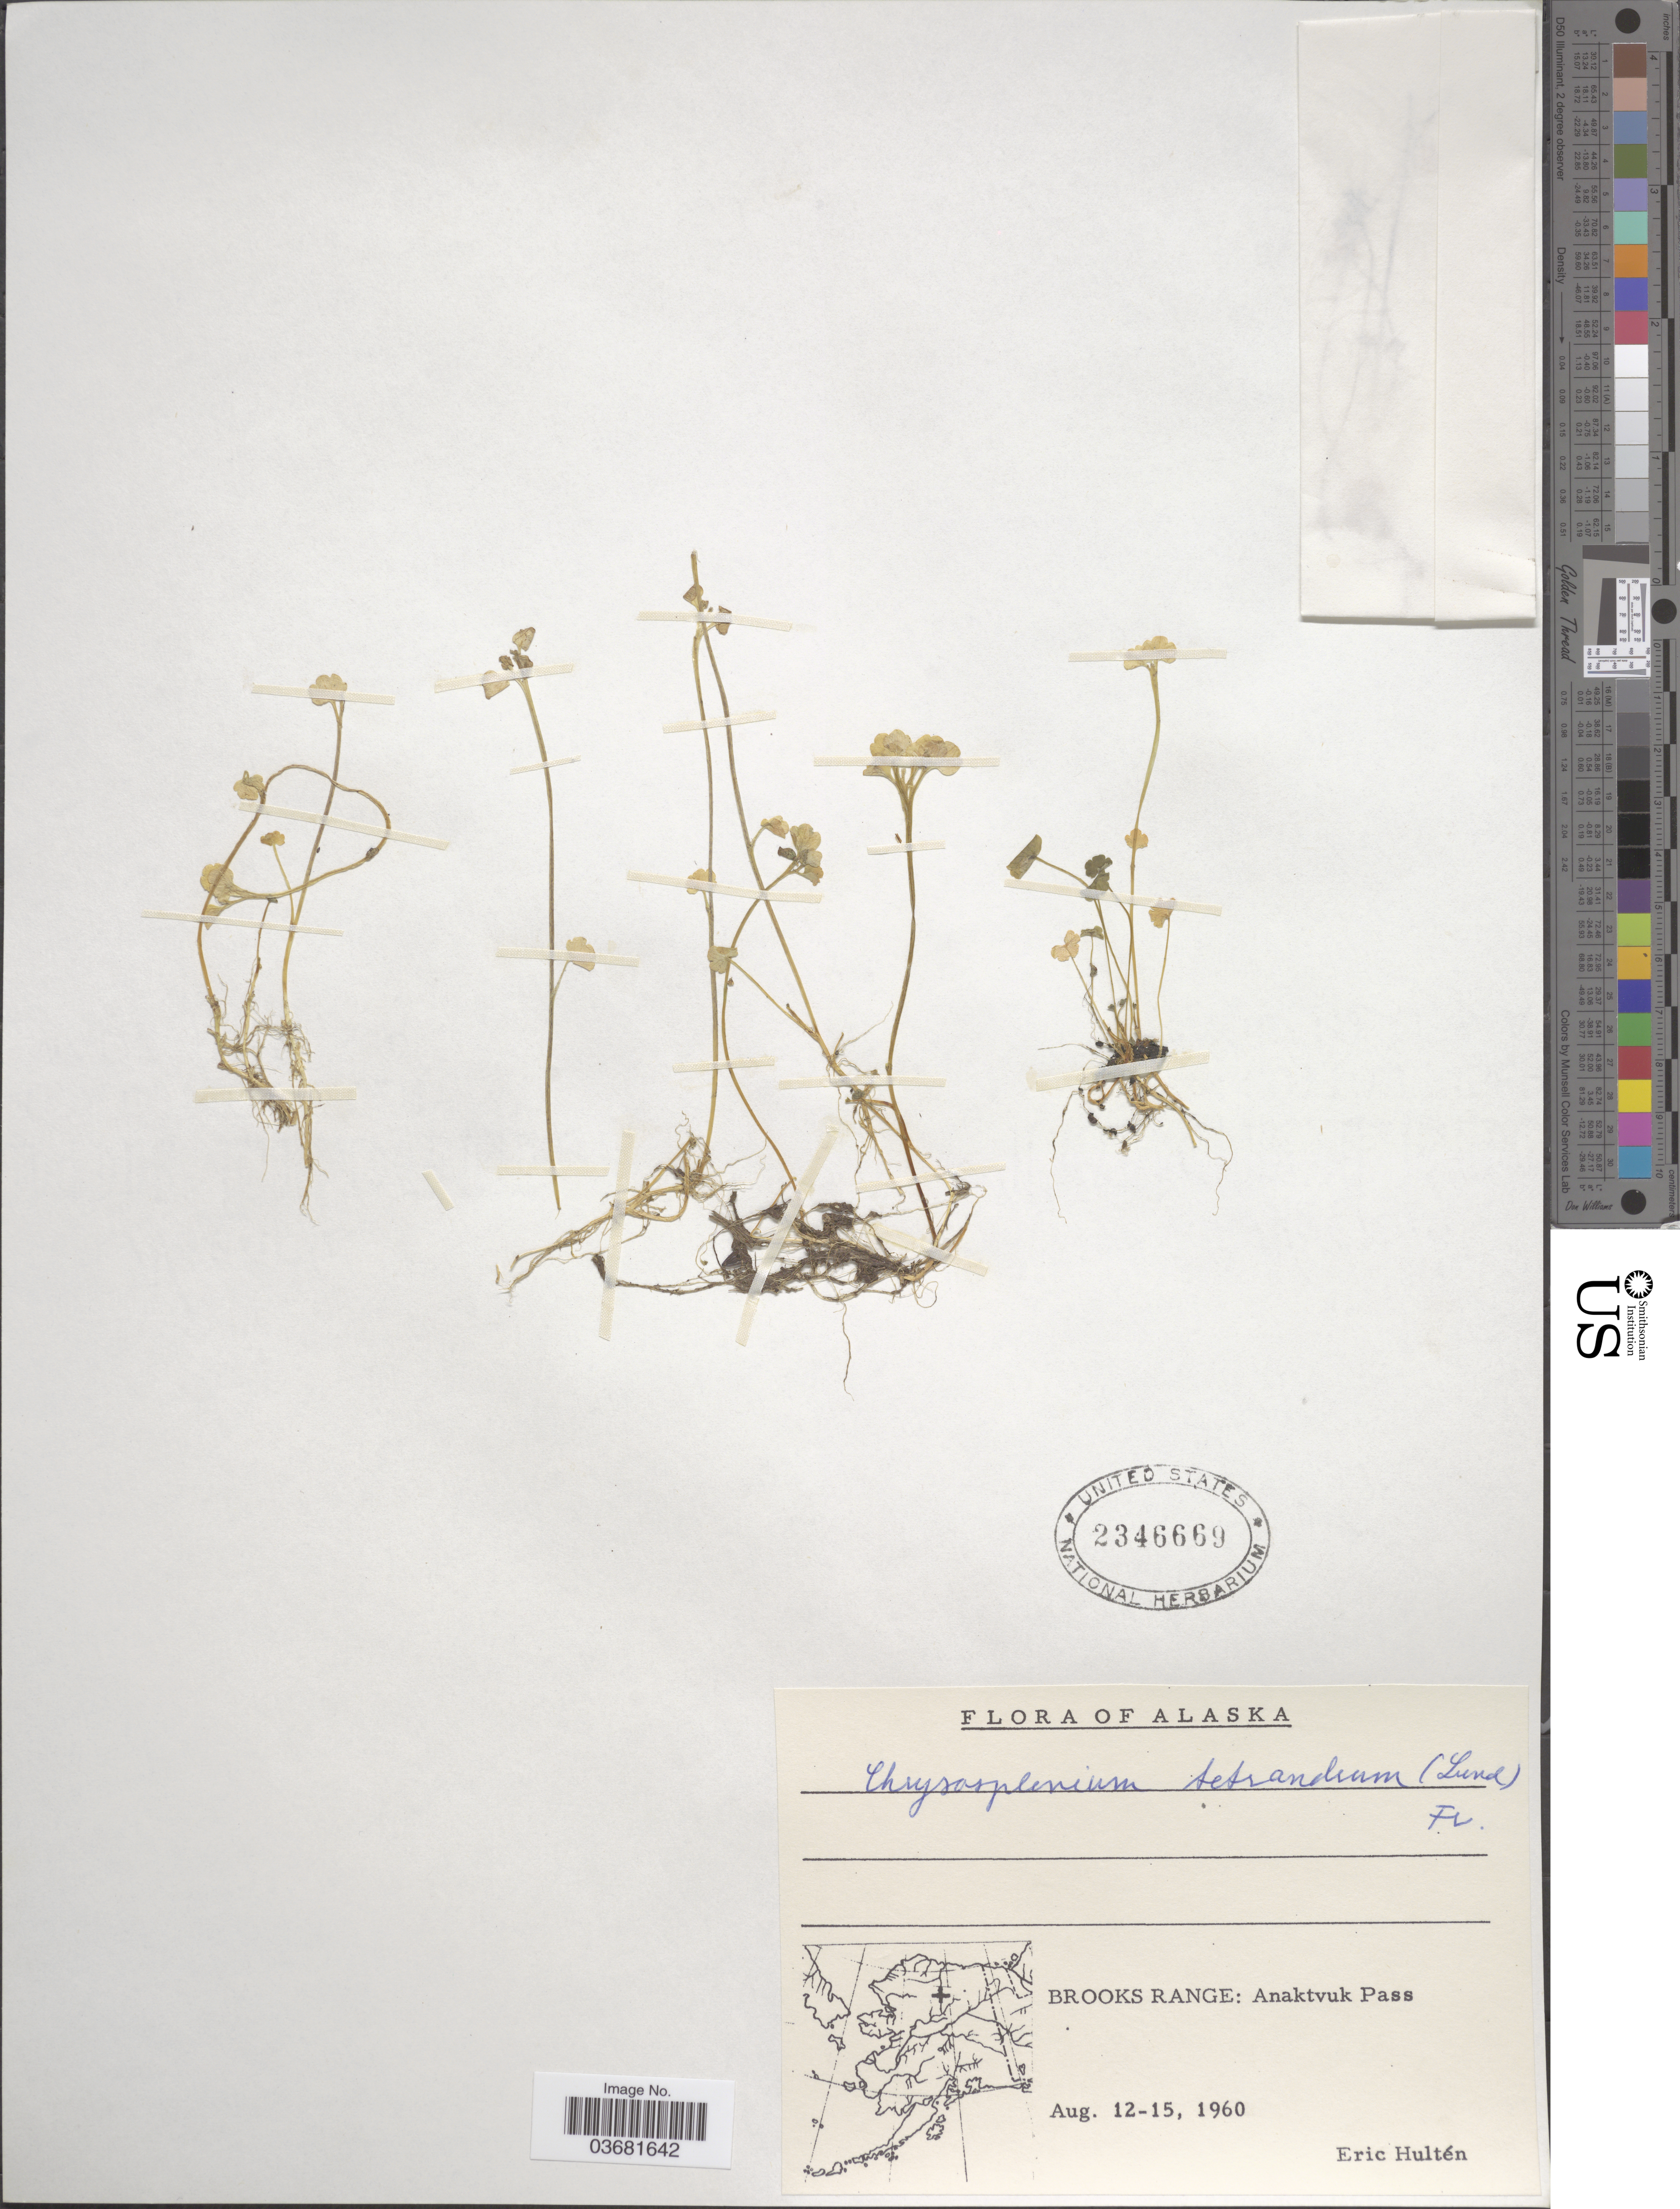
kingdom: Plantae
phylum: Tracheophyta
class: Magnoliopsida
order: Saxifragales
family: Saxifragaceae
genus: Chrysosplenium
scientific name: Chrysosplenium tetrandrum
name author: (N. Lund) Th. Fr.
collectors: E. G. Hultén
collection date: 1960-08-12/1960-08-15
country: United States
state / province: Alaska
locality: Brooks Range: Anaktvuk Pass.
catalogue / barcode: US 2346669